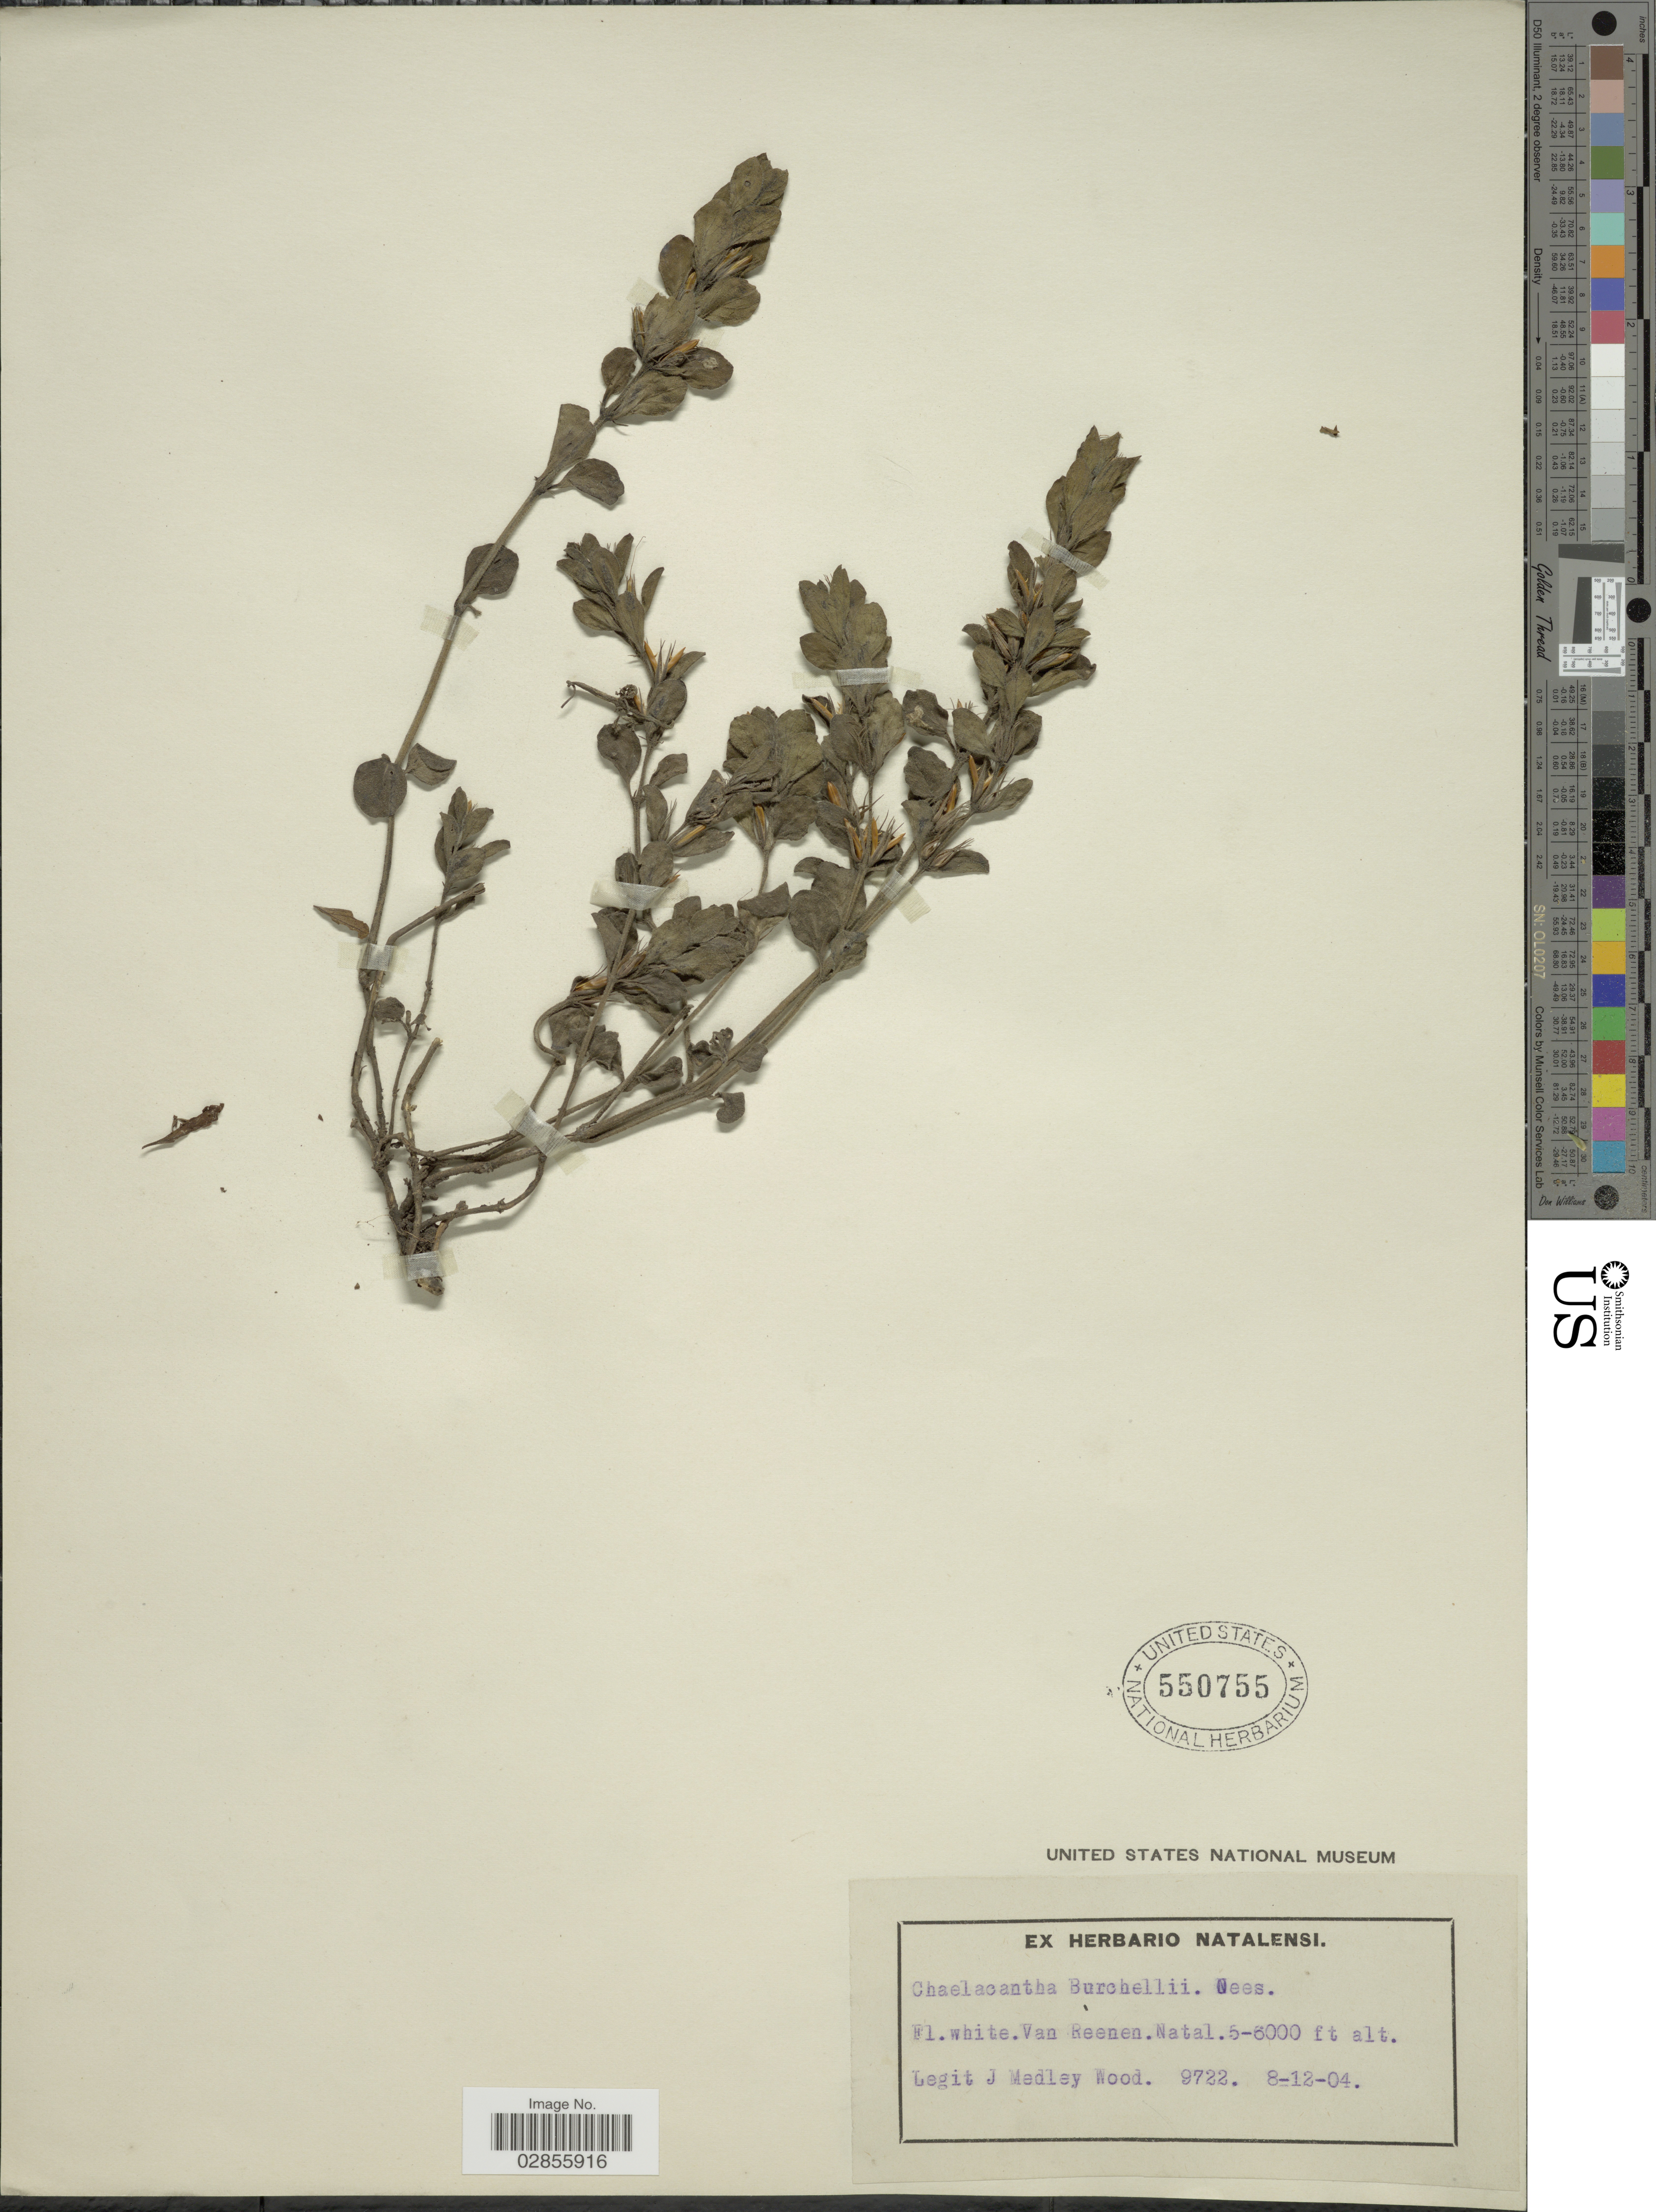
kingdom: Plantae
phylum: Tracheophyta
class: Magnoliopsida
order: Lamiales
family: Acanthaceae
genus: Chaetacanthus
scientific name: Chaetacanthus burchellii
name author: Nees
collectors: J. Medley Wood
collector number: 9722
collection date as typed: Transcribed d/m/y: 8/12/4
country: South Africa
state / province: KwaZulu-Natal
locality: Natal.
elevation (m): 1524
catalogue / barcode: US 550755